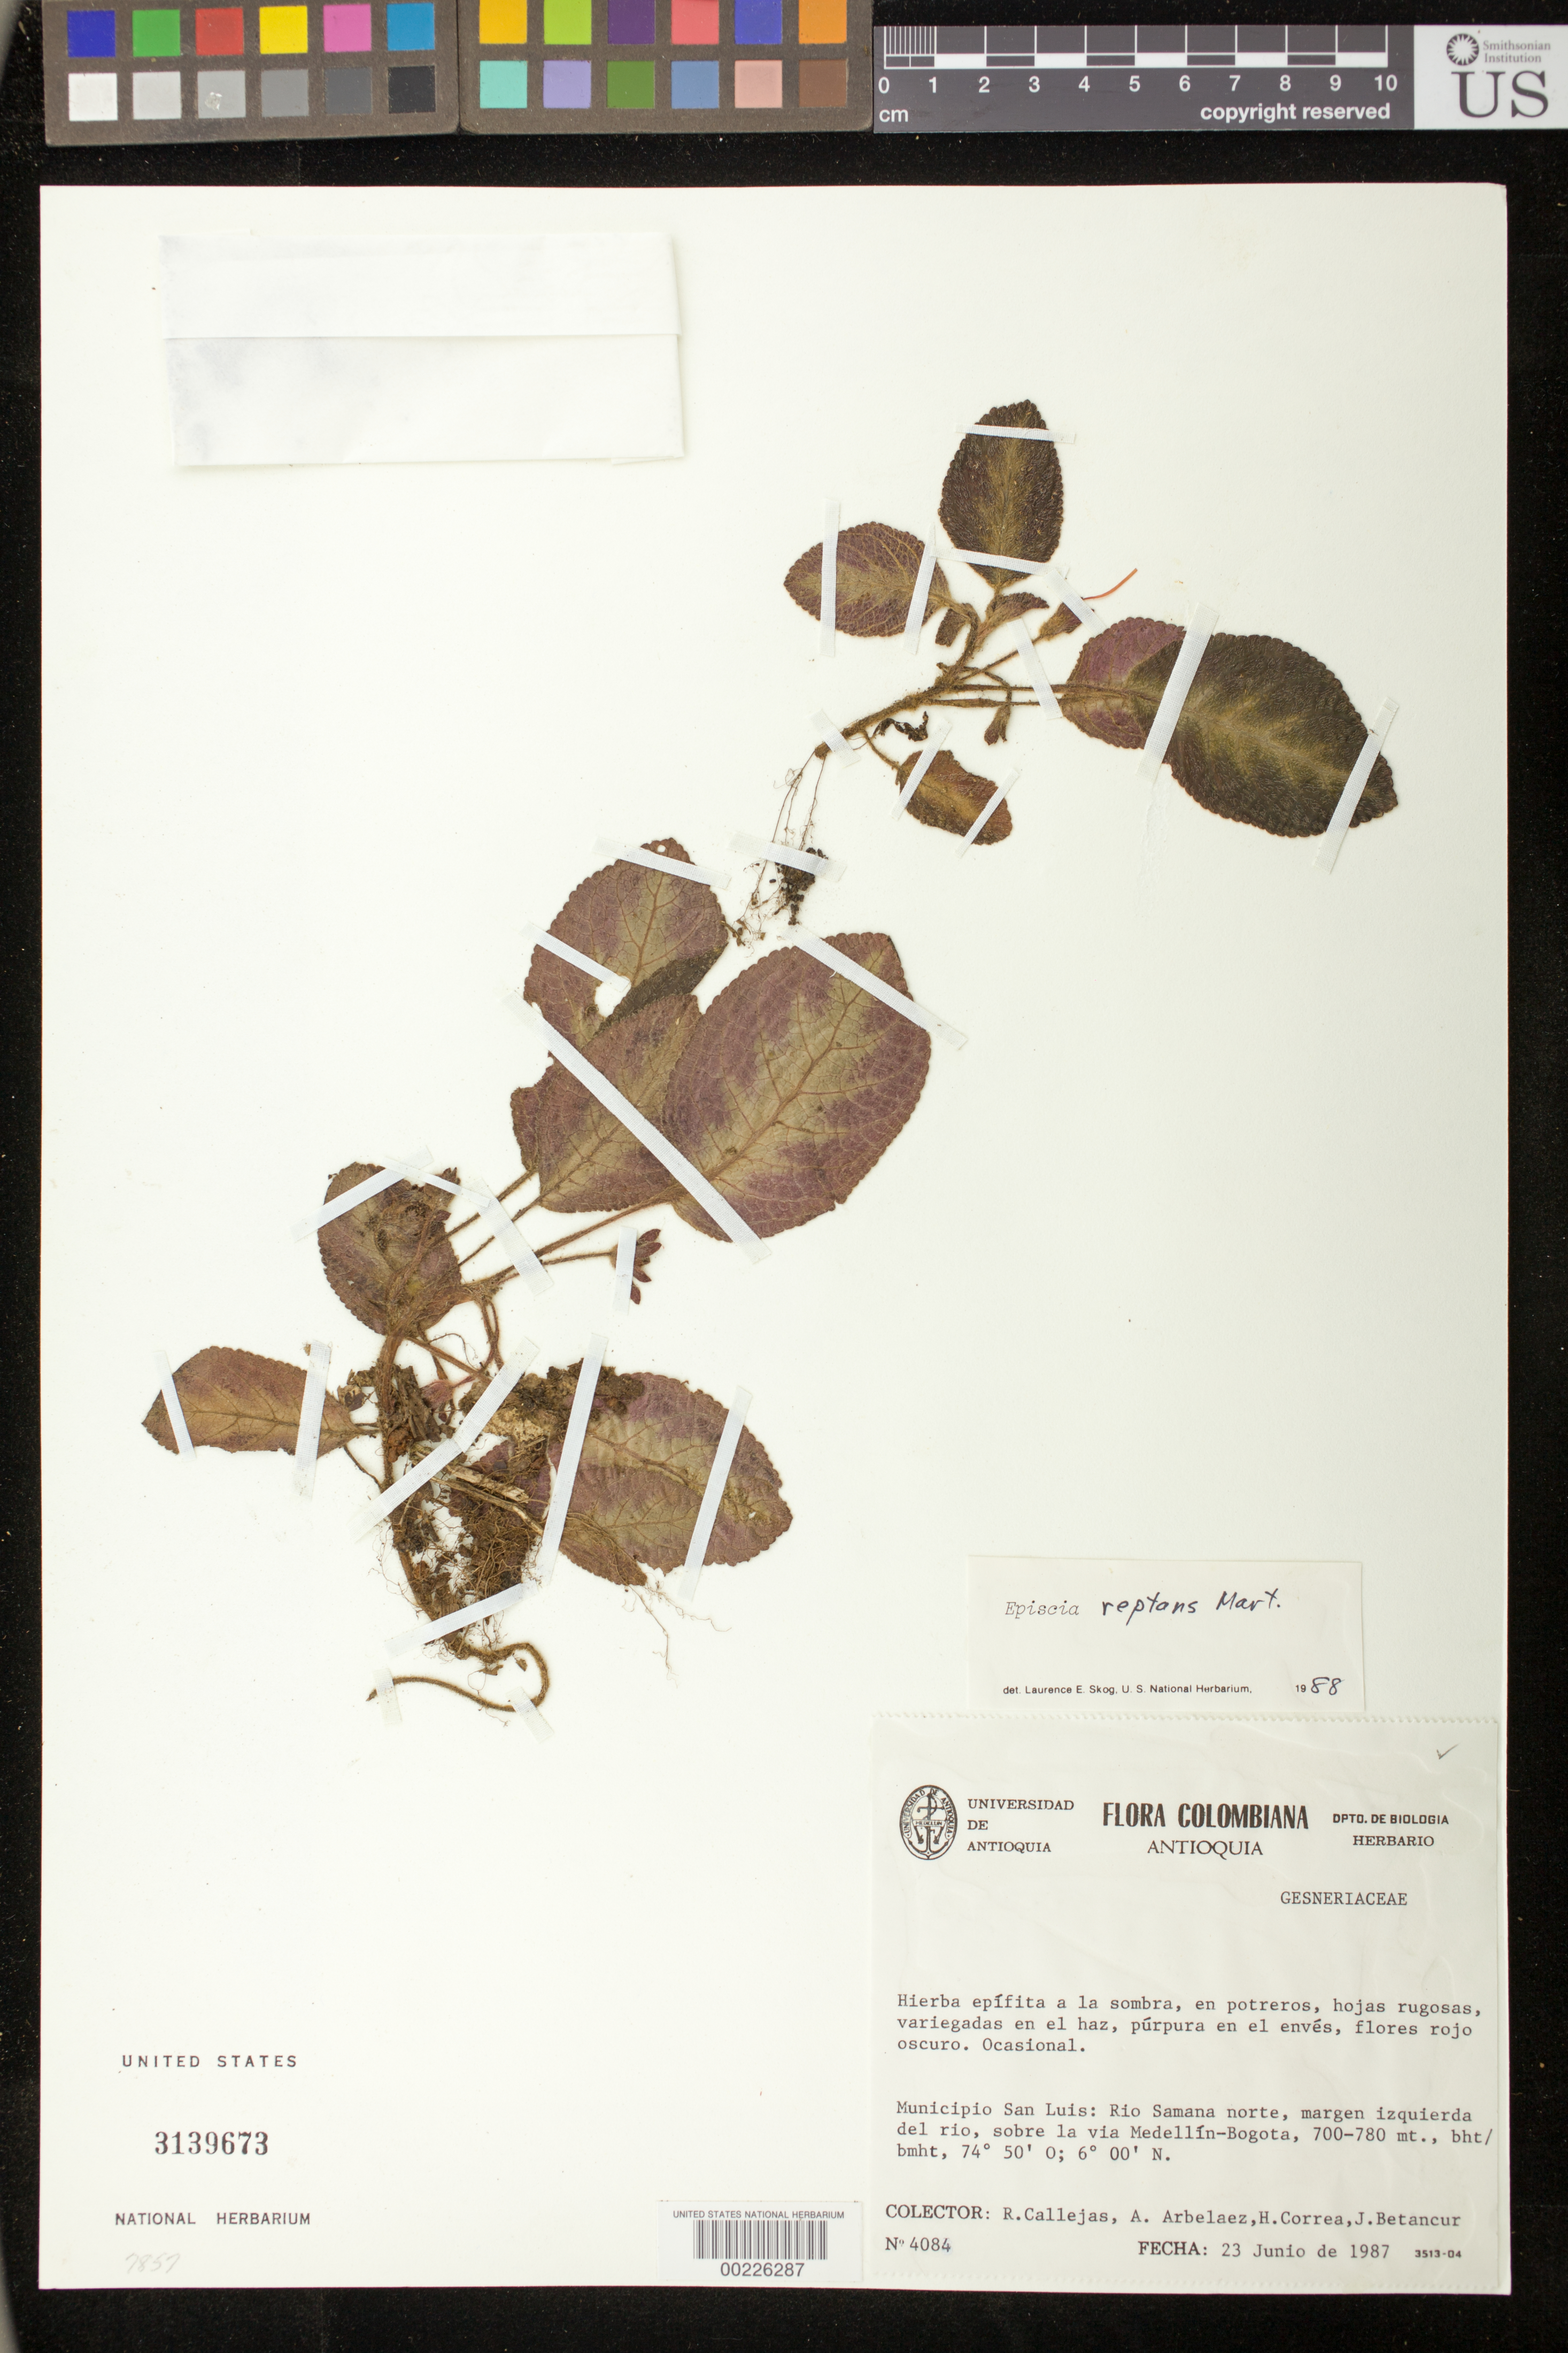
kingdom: Plantae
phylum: Tracheophyta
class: Magnoliopsida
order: Lamiales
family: Gesneriaceae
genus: Episcia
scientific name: Episcia reptans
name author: Mart.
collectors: R. Callejas & et al.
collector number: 4084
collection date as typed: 23 Jun 1987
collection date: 1987-06-23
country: Colombia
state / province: Antioquia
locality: Mun. of San Luis, Rio Samana Norte, right hand bank of river, above Medellin-Bogota road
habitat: bht/bmht; in cattle ranch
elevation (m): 700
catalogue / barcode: US 3139673